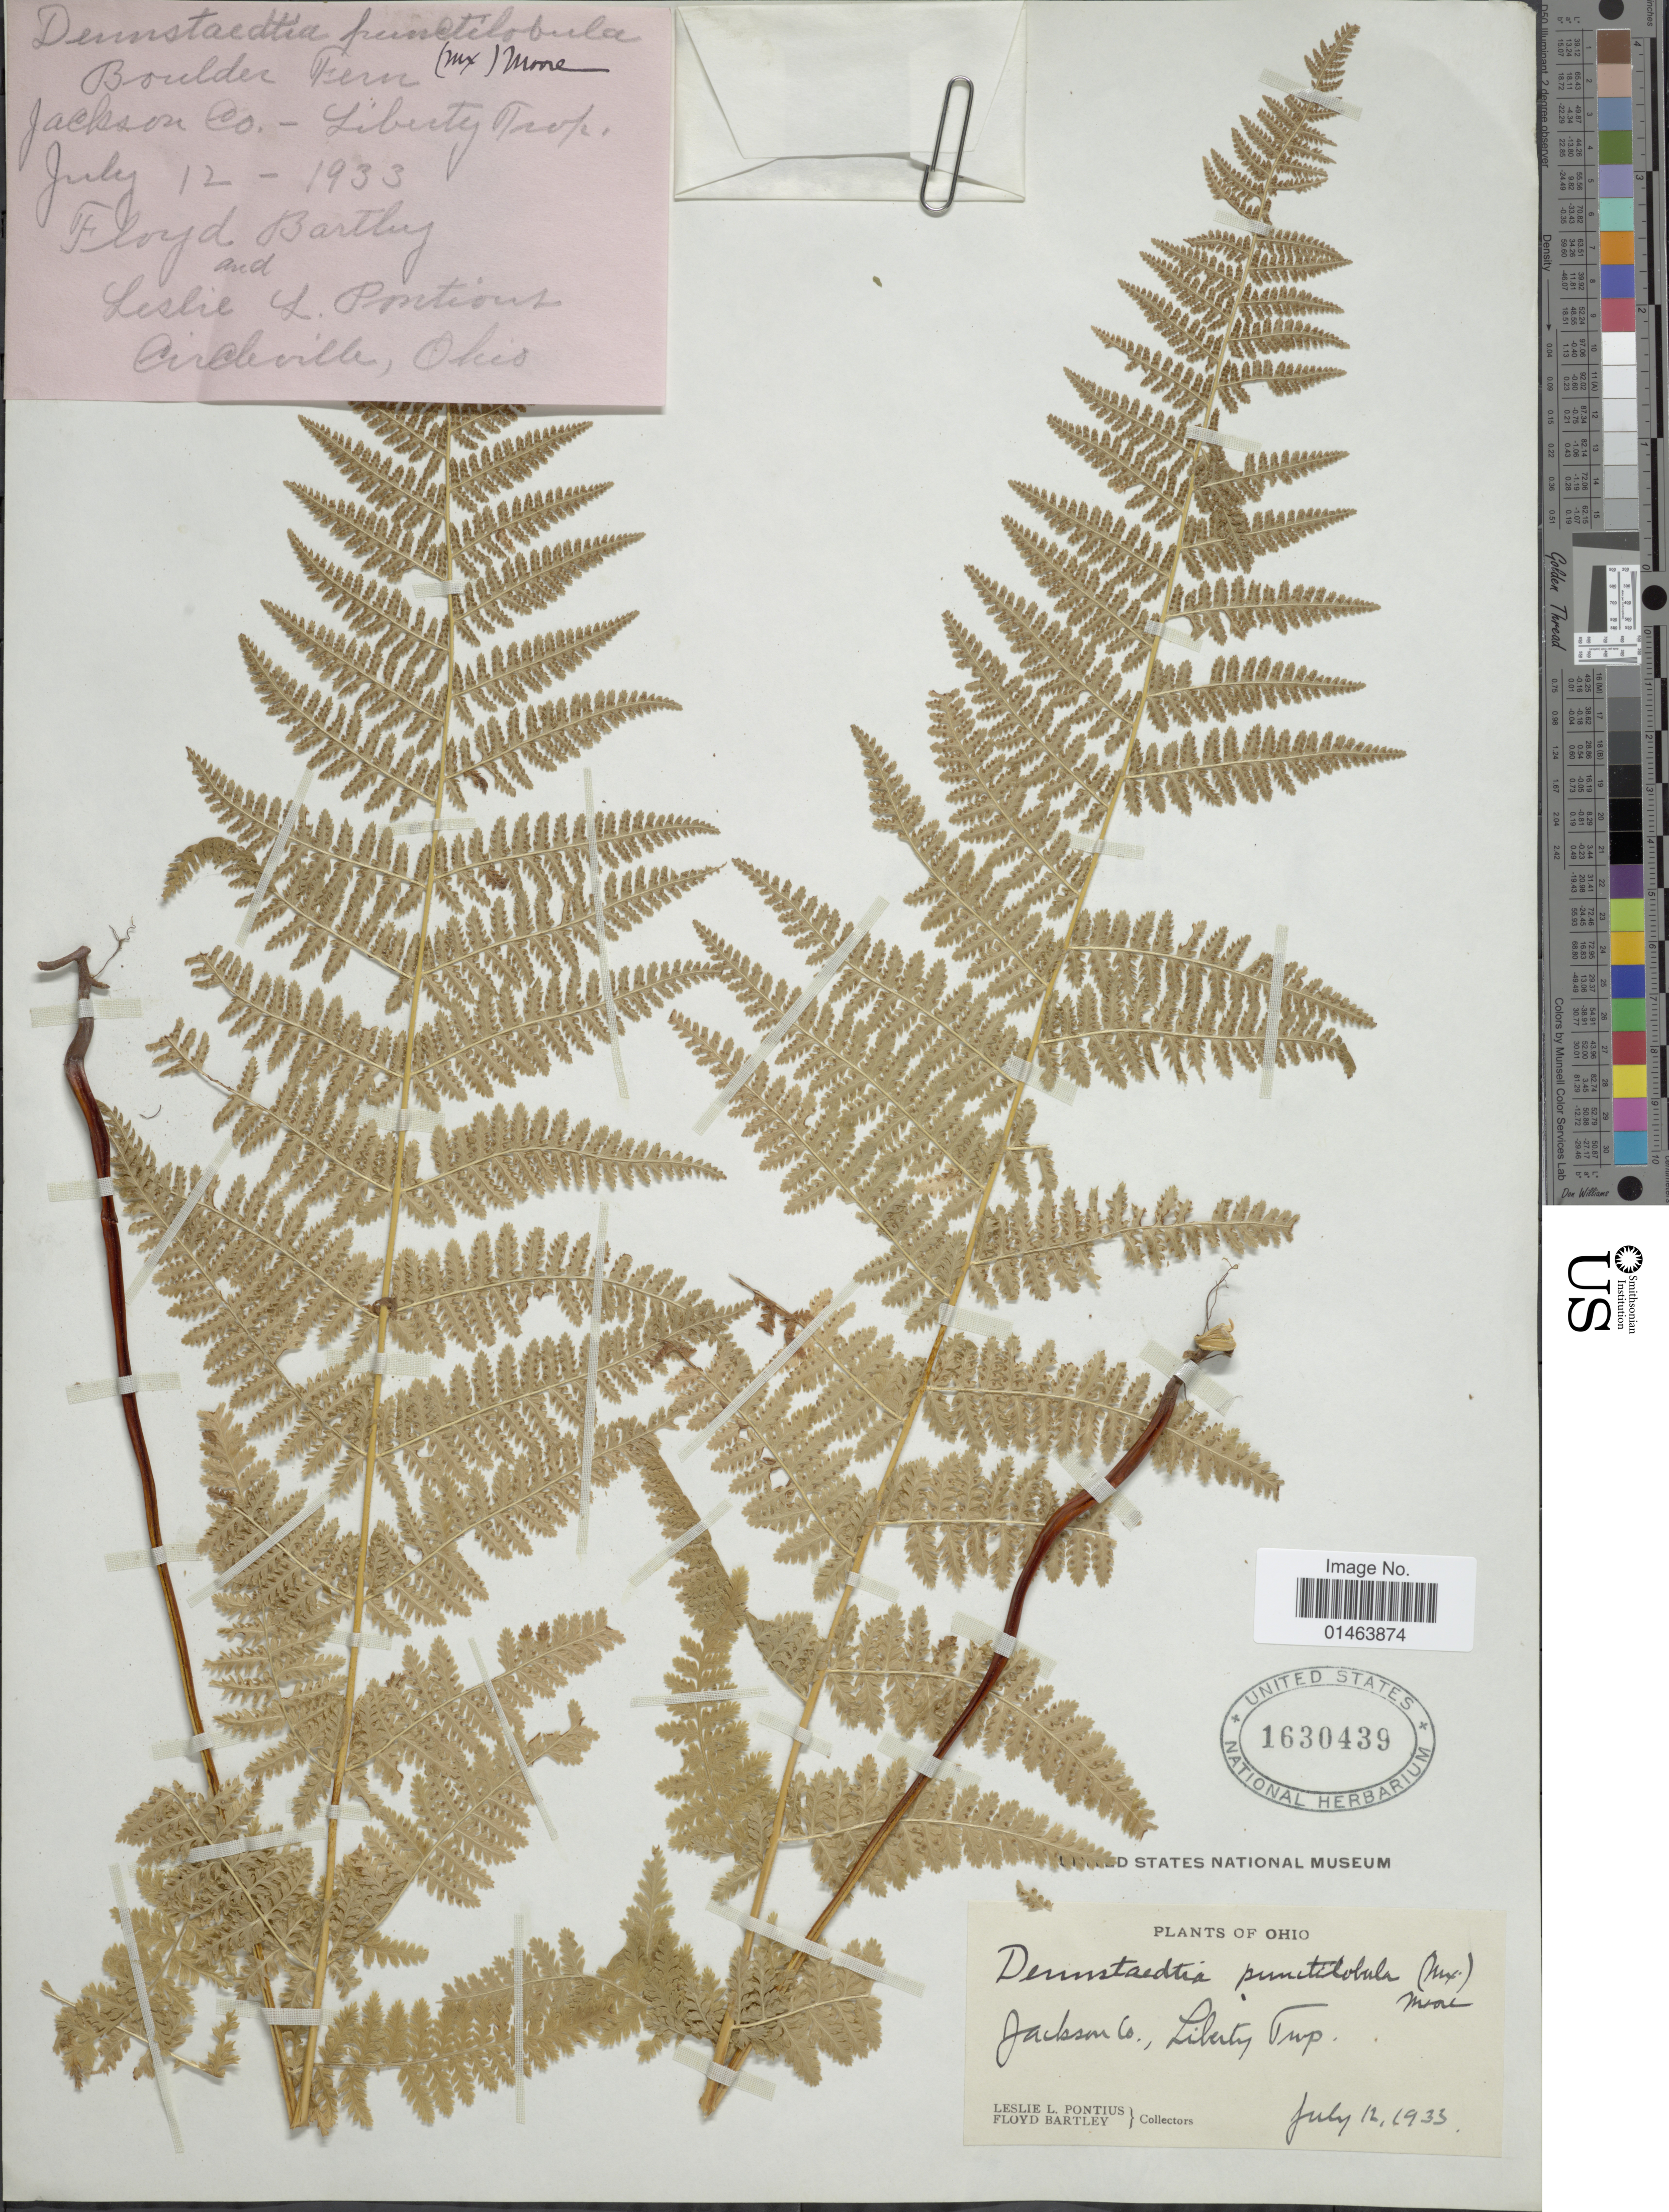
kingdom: Plantae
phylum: Tracheophyta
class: Polypodiopsida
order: Polypodiales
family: Dennstaedtiaceae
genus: Dennstaedtia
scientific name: Dennstaedtia punctilobula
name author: (Michx.) T. Moore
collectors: L. Pontius & F. Bartley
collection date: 1933-07-12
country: United States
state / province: Ohio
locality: Ohio, Jackson Co. Liberty Twp.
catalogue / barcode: US 1630439